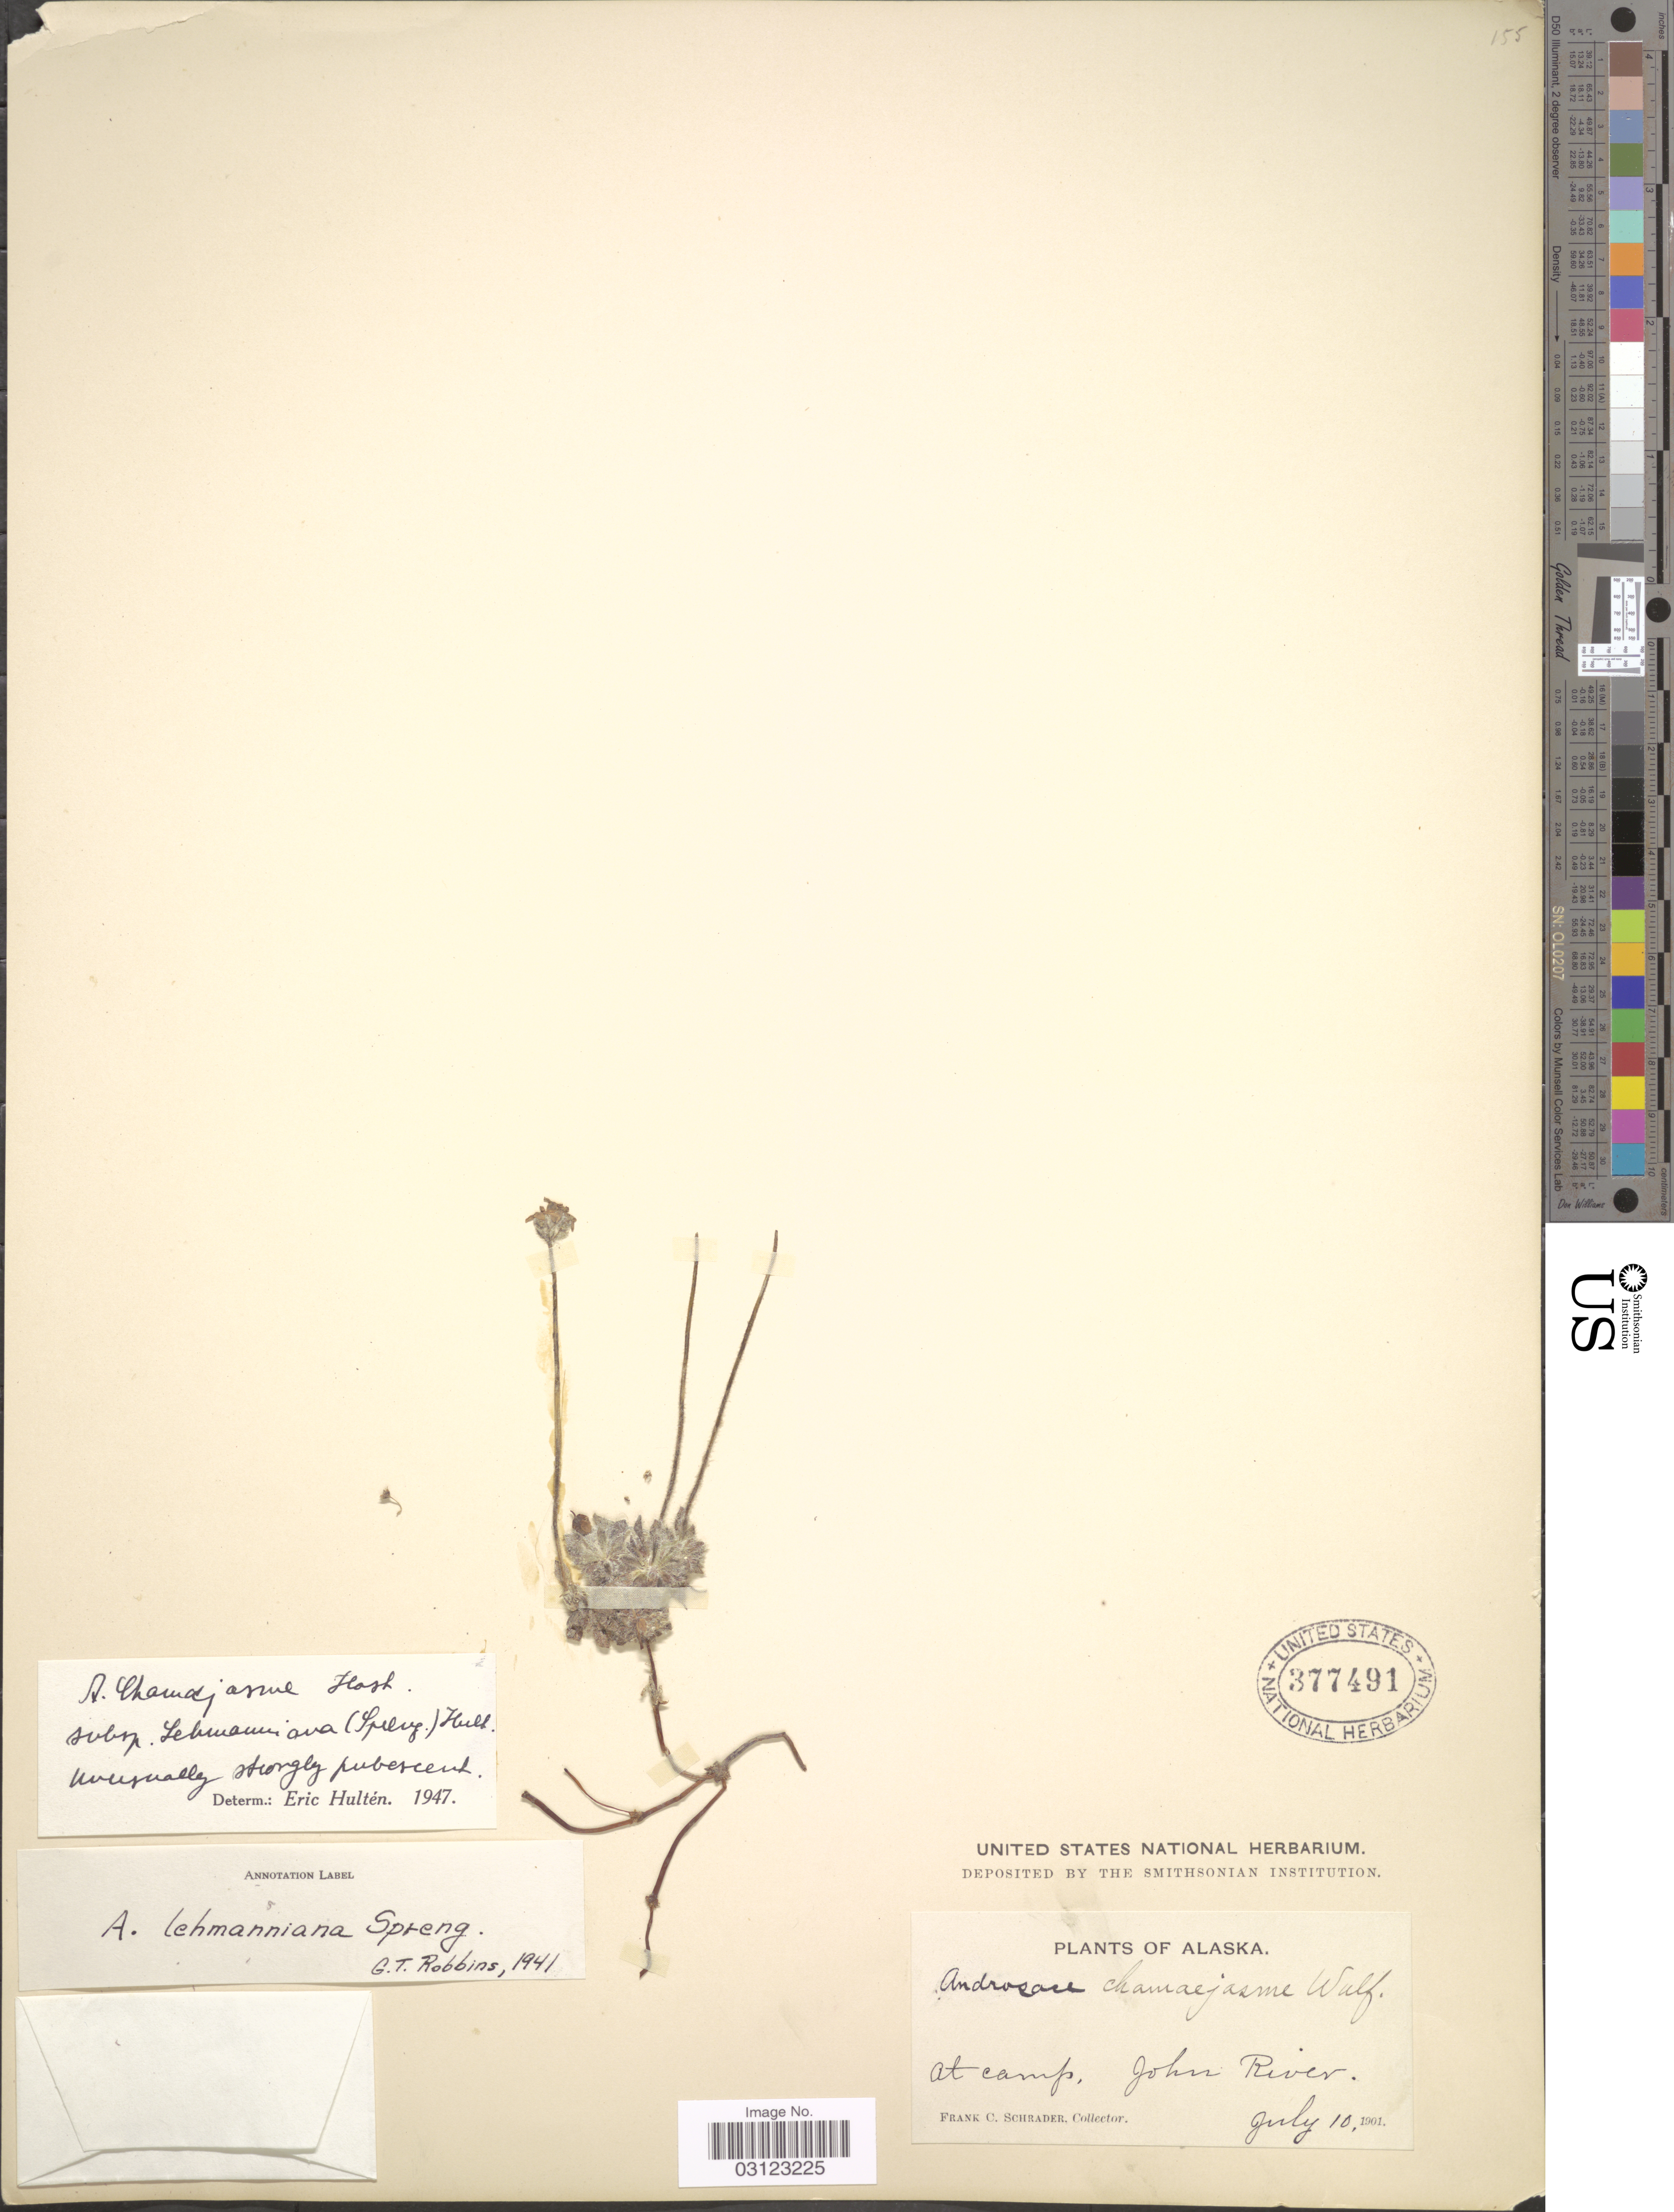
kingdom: Plantae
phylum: Tracheophyta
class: Magnoliopsida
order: Ericales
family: Primulaceae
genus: Androsace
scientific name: Androsace chamaejasme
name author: Wulfen ex Host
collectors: F. C. Schrader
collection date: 1901-07-10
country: United States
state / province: Alaska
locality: At Camp, John River.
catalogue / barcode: US 377491